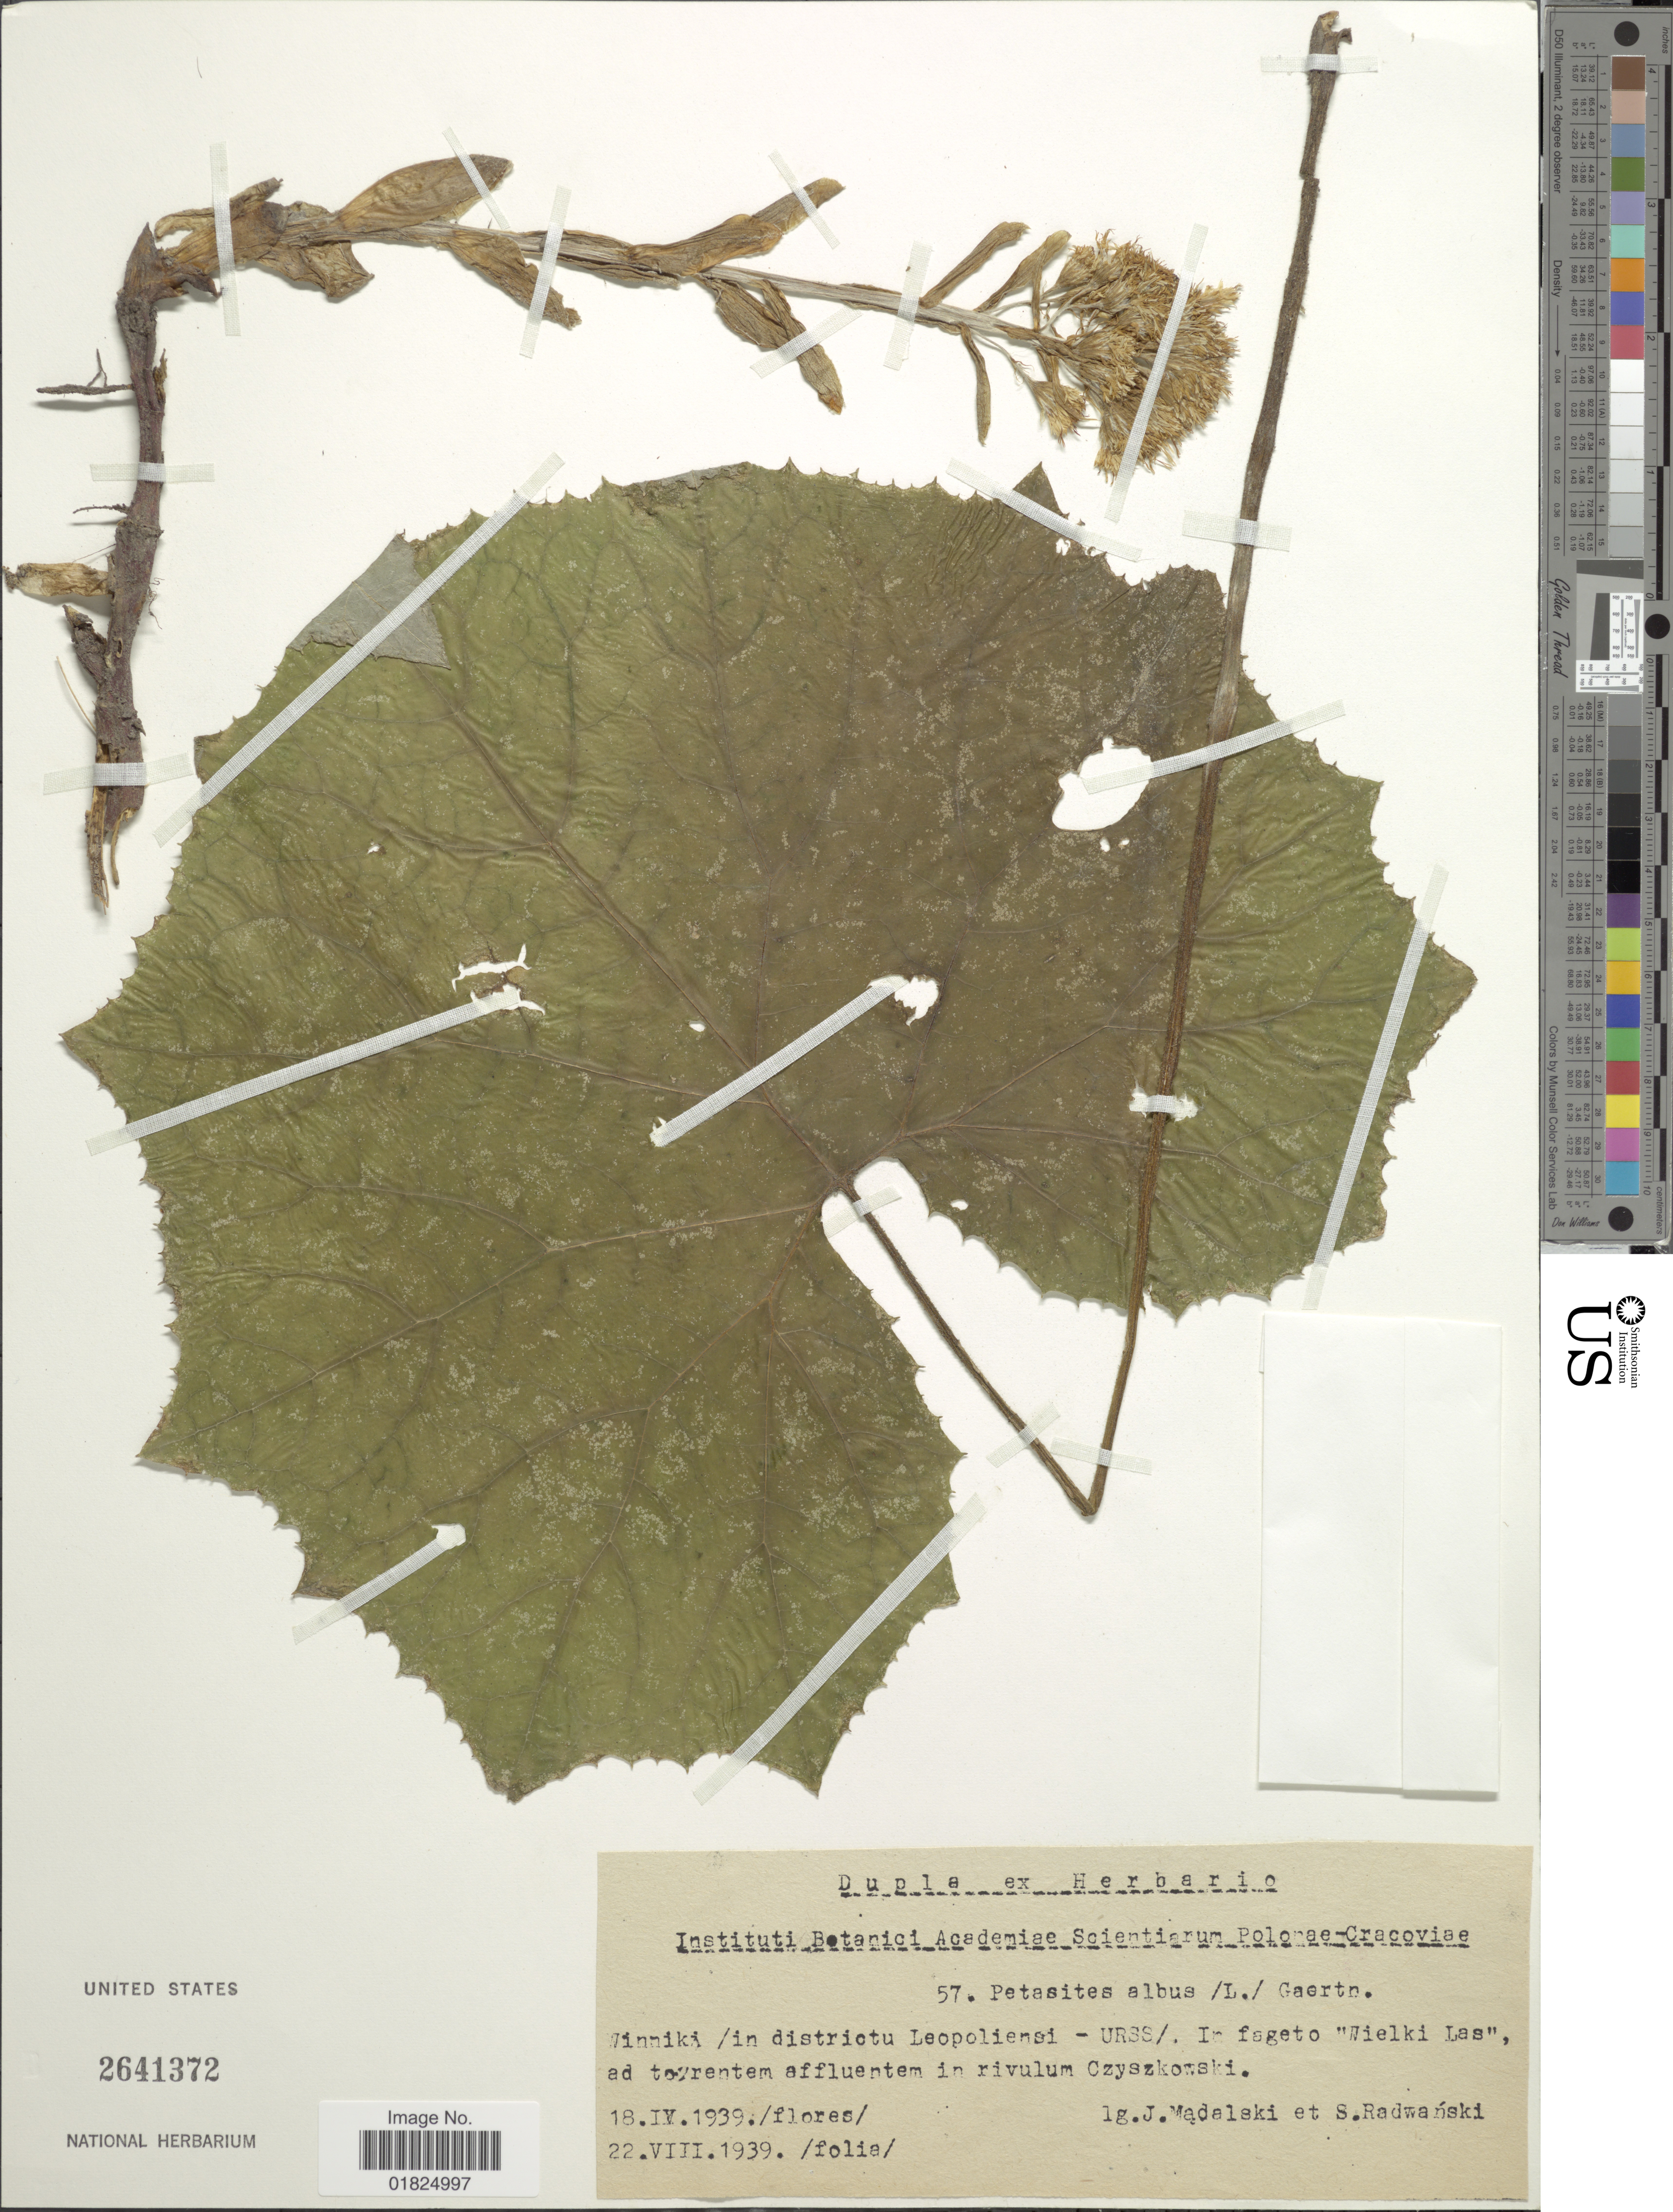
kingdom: Plantae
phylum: Tracheophyta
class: Magnoliopsida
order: Asterales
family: Asteraceae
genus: Petasites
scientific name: Petasites albus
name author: (L.) Gaertn.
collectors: J. Madalski & S. Radwamski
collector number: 57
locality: Winniki/in districtu Leopoliensi - URSS/ In fageto 'Wielki Las' ad tourentem affluentem in rivulum Czyskowski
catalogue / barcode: US 2641372